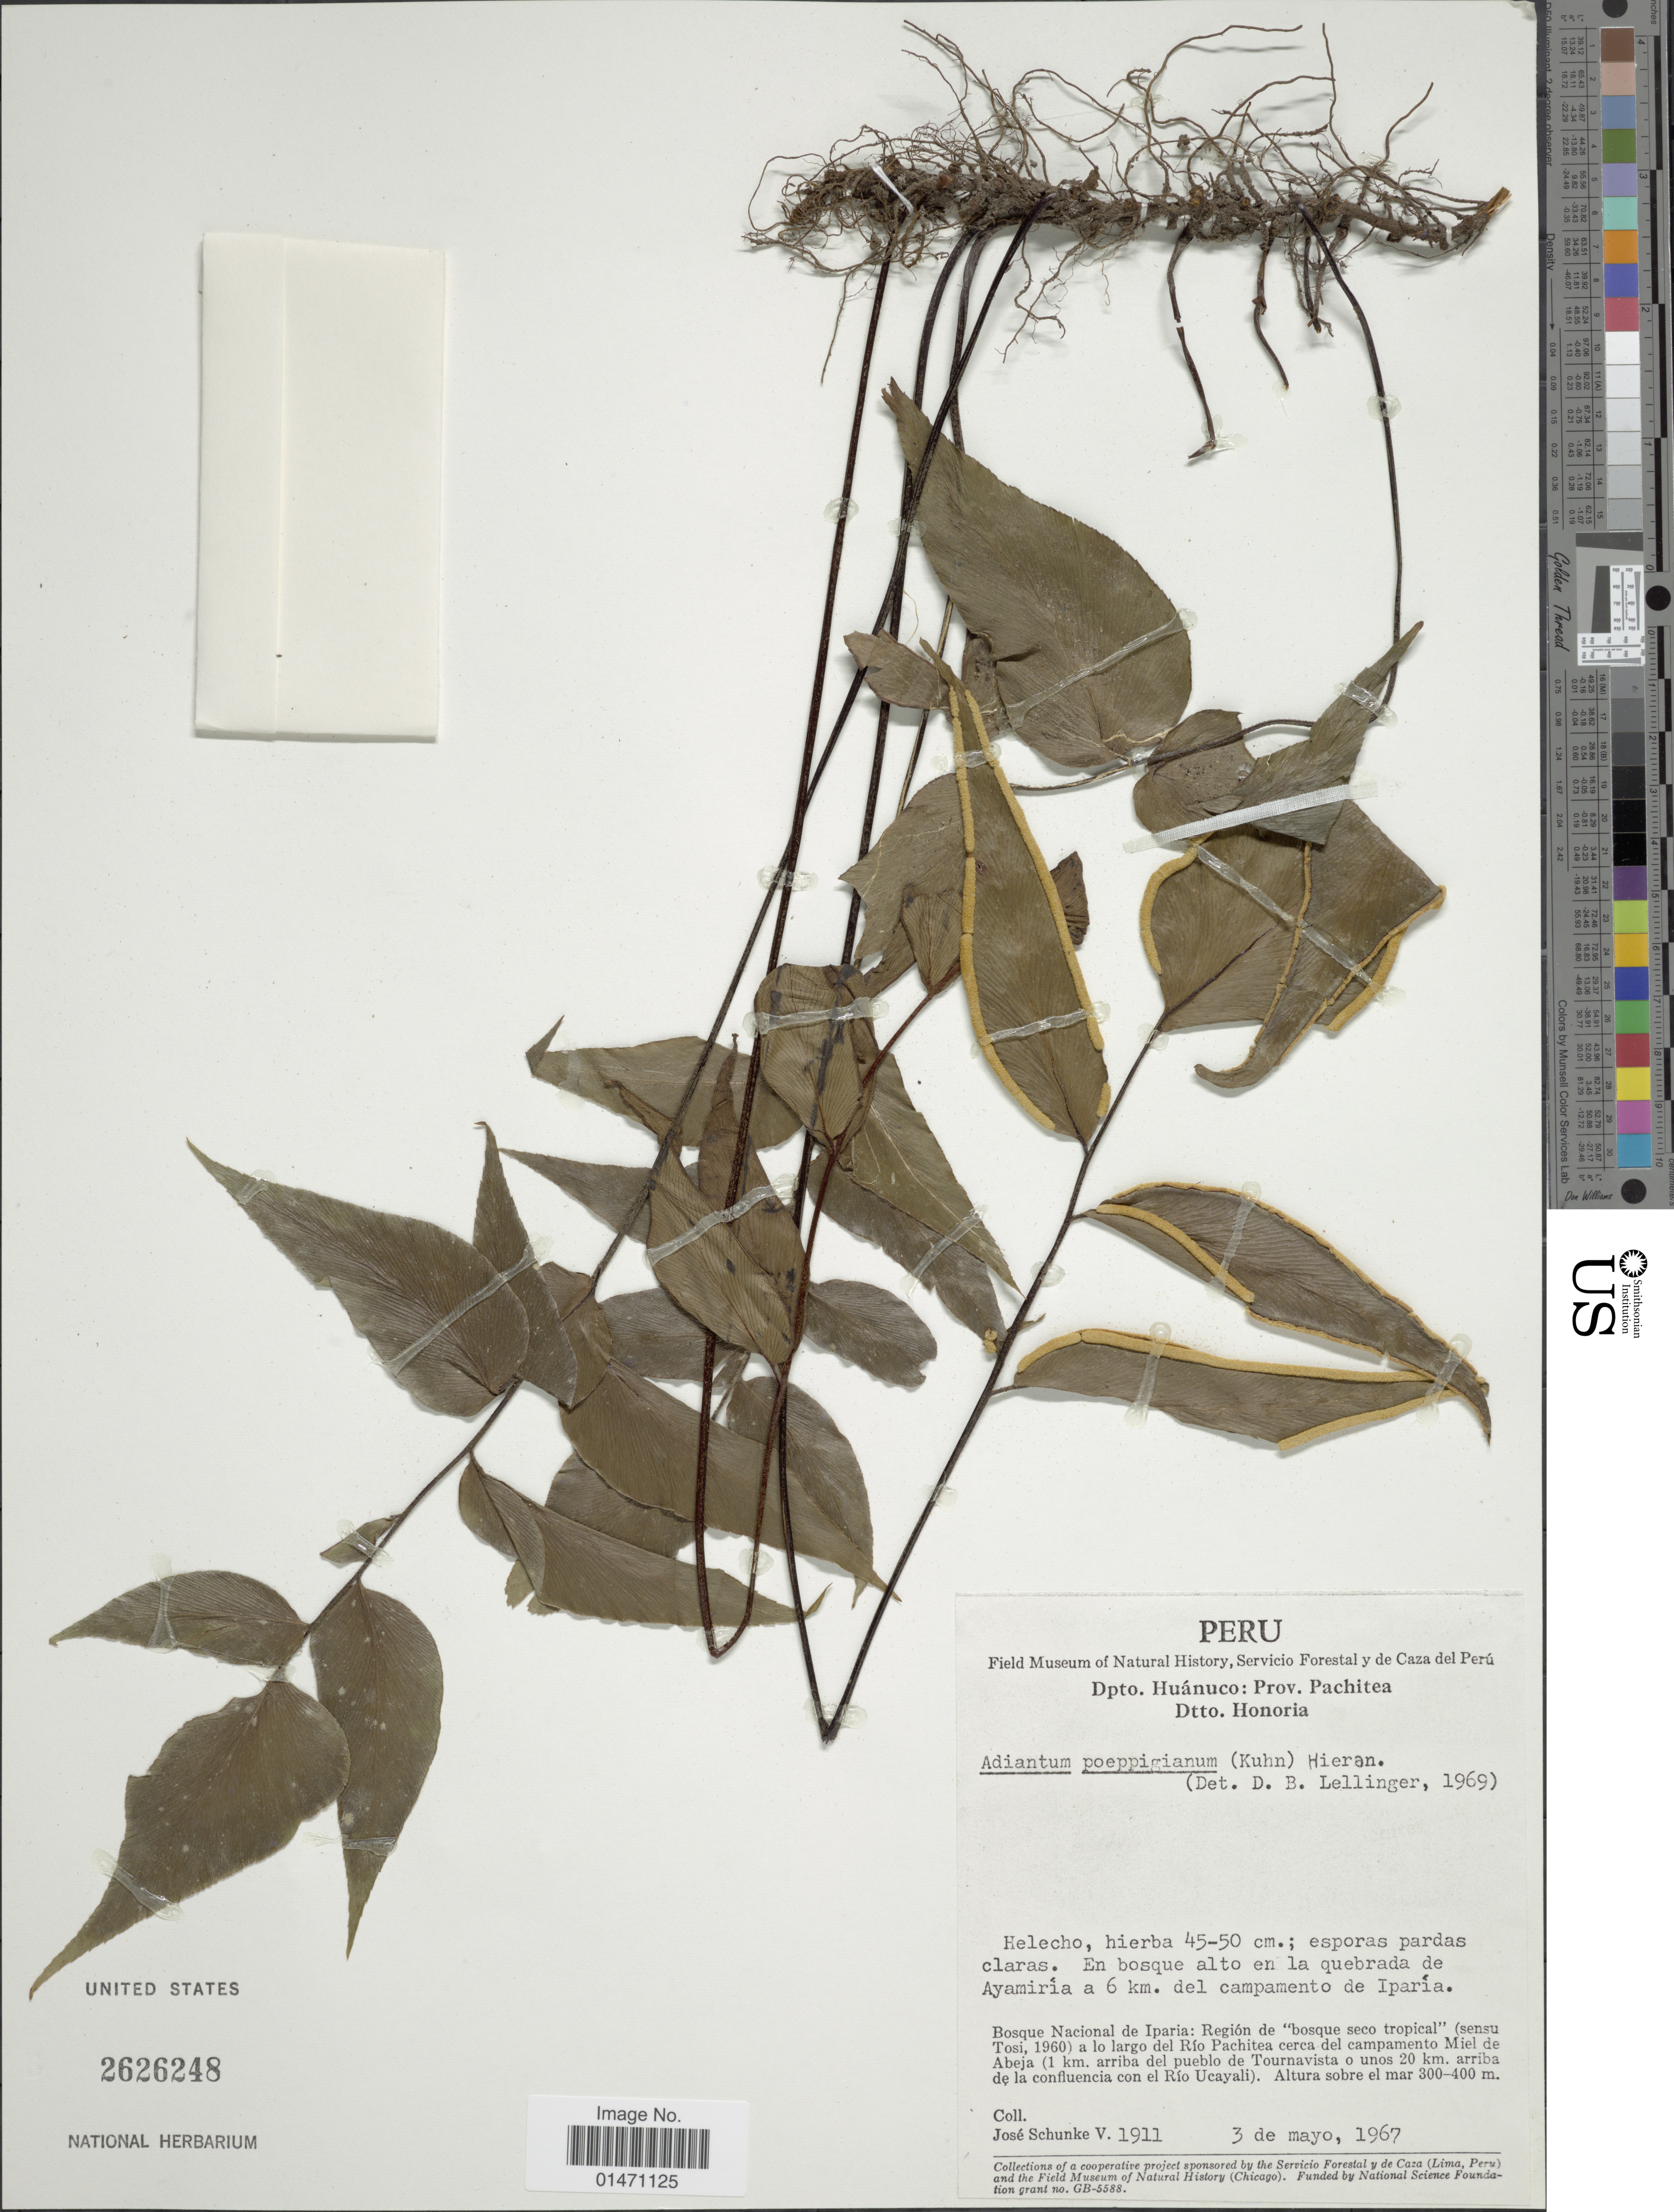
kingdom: Plantae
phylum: Tracheophyta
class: Polypodiopsida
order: Polypodiales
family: Pteridaceae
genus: Adiantum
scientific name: Adiantum poeppigianum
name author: C. Presl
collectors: J. Schunke Vigo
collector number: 1911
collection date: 1967-05-03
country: Peru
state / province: Huánuco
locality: Dpto. Huanuco: prov. Pachitea, Dtto. Honoria, bosque Nacional de Iparia: region de "bosque seco tropical "(sensu Tosi 1960) a lo largo del Rio Pachitea cerca del campamento Miel de Abeja(1km arriba del pueblo de Tournavista o unos 20km arriba de la confluencia con el Rio Ucayali)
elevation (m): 300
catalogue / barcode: US 2626248